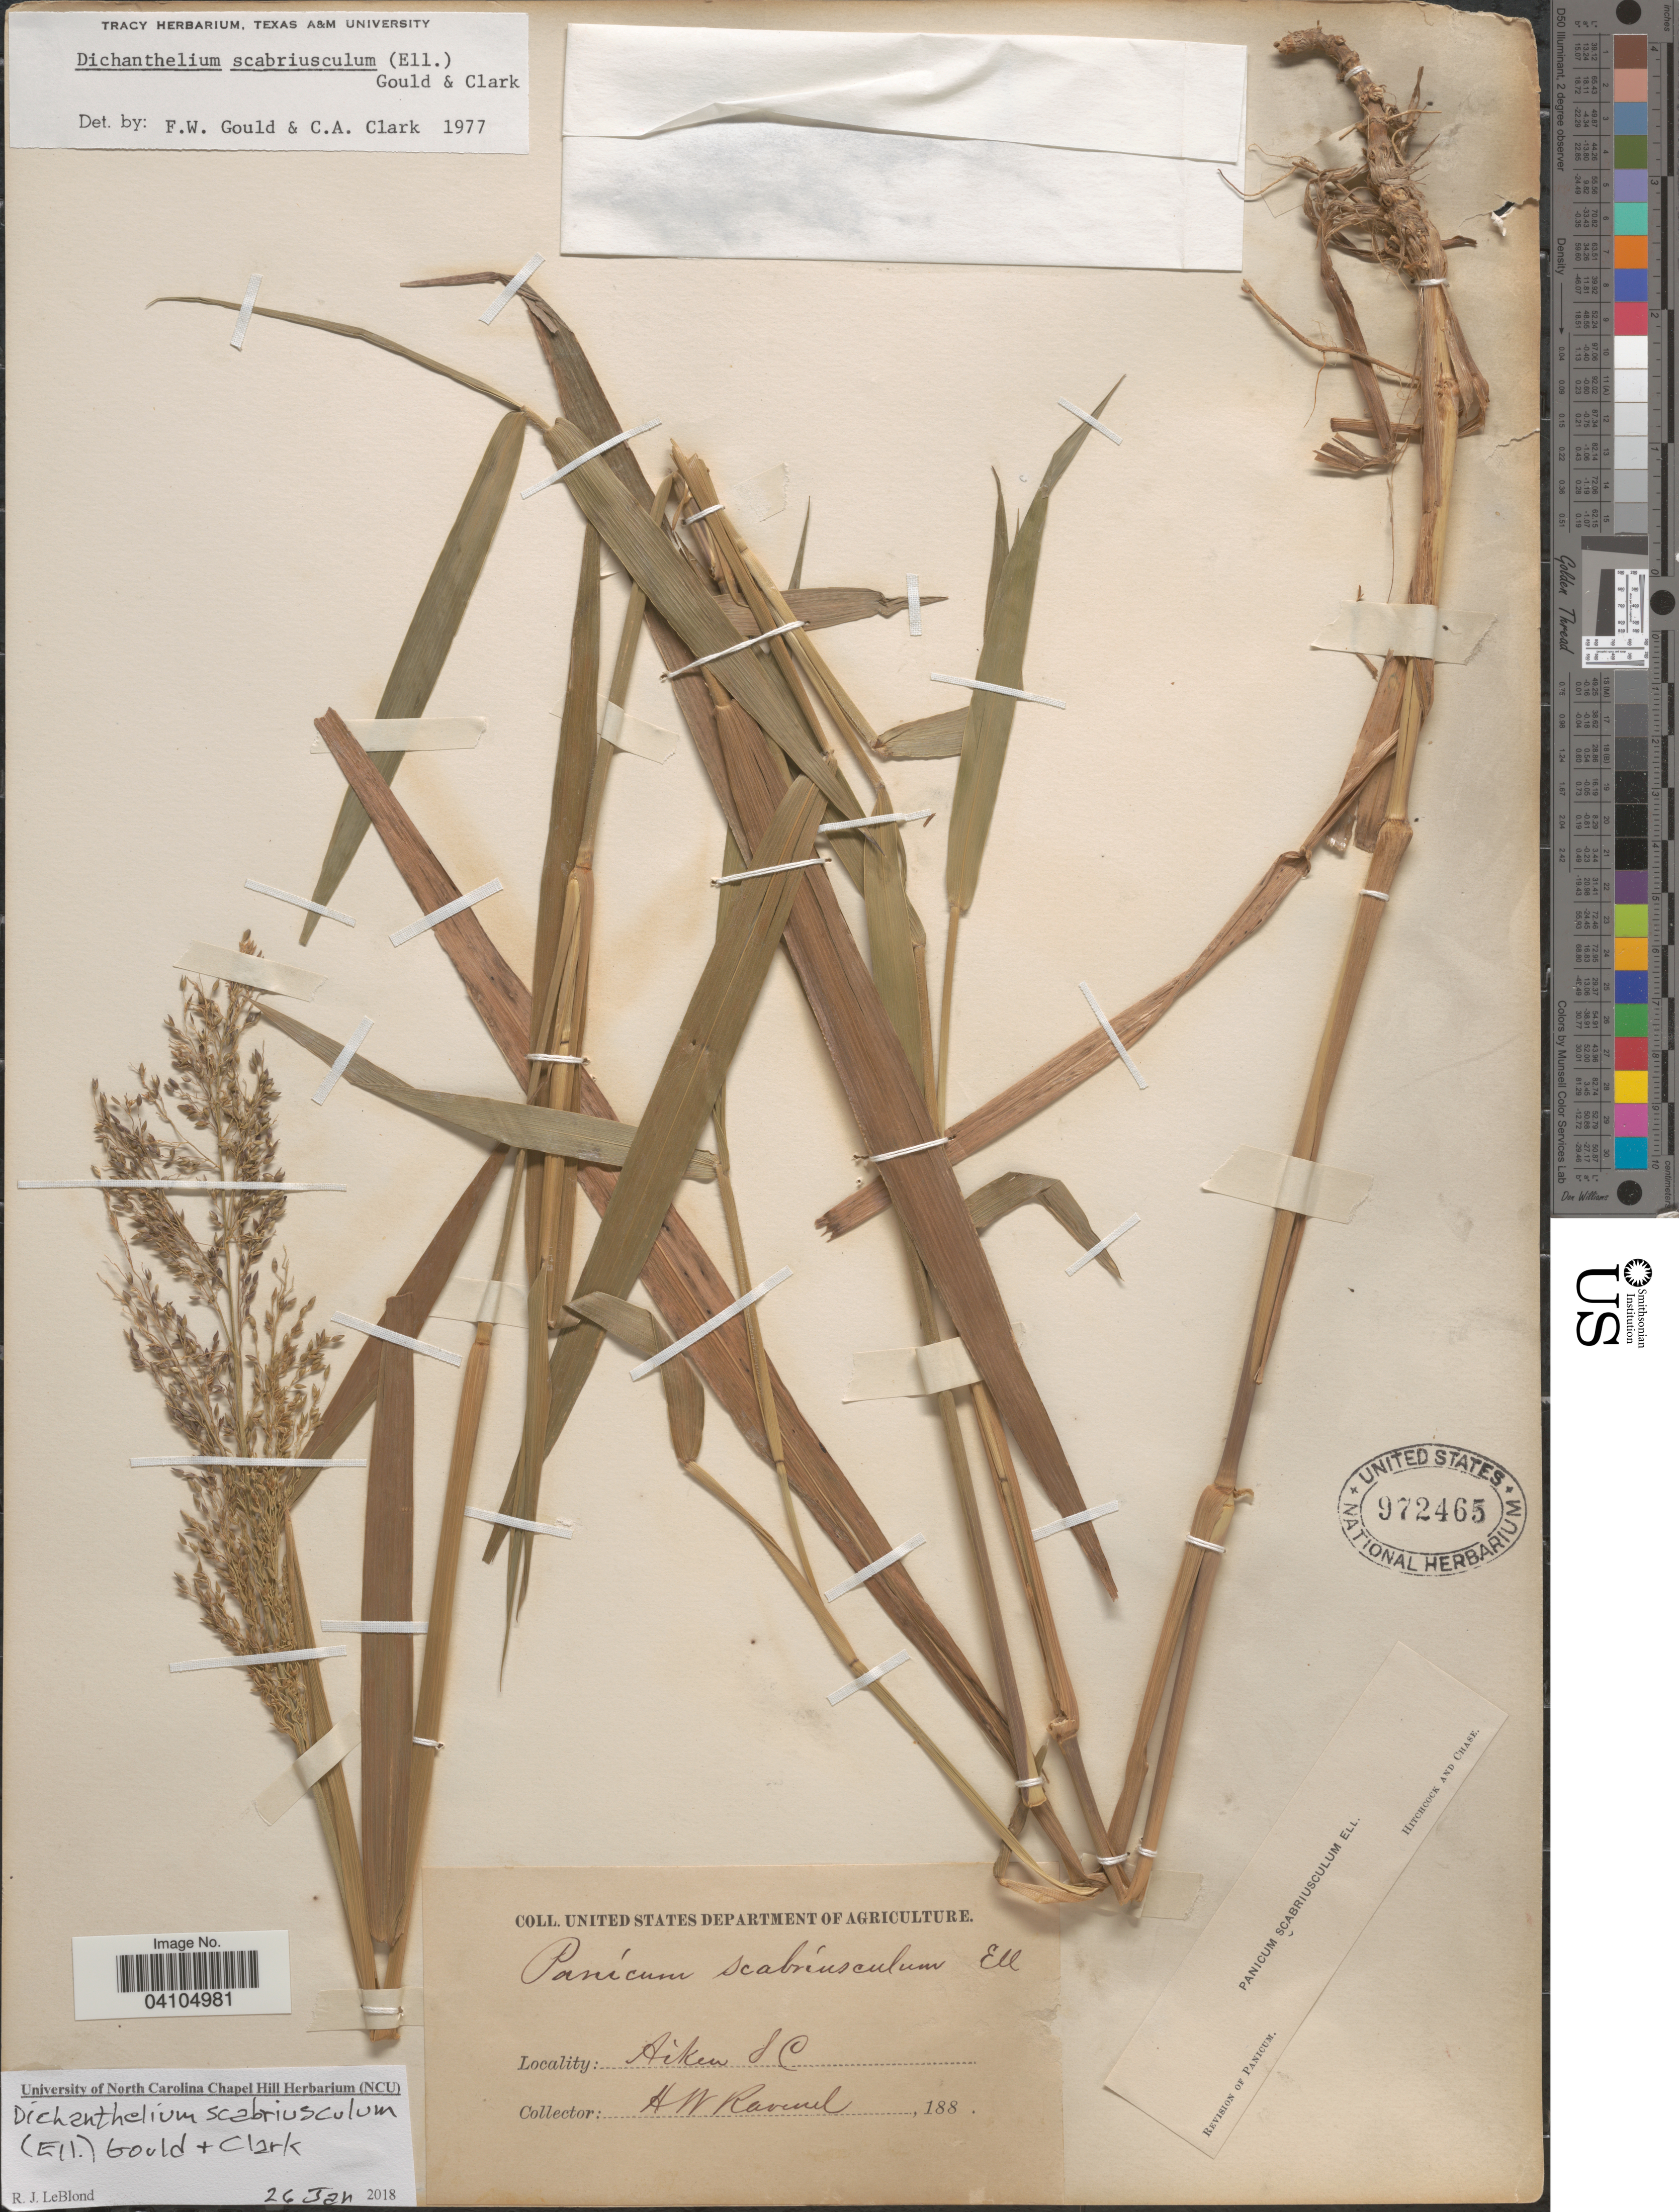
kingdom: Plantae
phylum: Tracheophyta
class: Liliopsida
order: Poales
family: Poaceae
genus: Dichanthelium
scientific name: Dichanthelium scabriusculum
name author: (Elliott) Gould & C.A. Clark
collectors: H. Ravenel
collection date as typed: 188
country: United States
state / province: South Carolina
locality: Aiken.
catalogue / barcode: US 972465